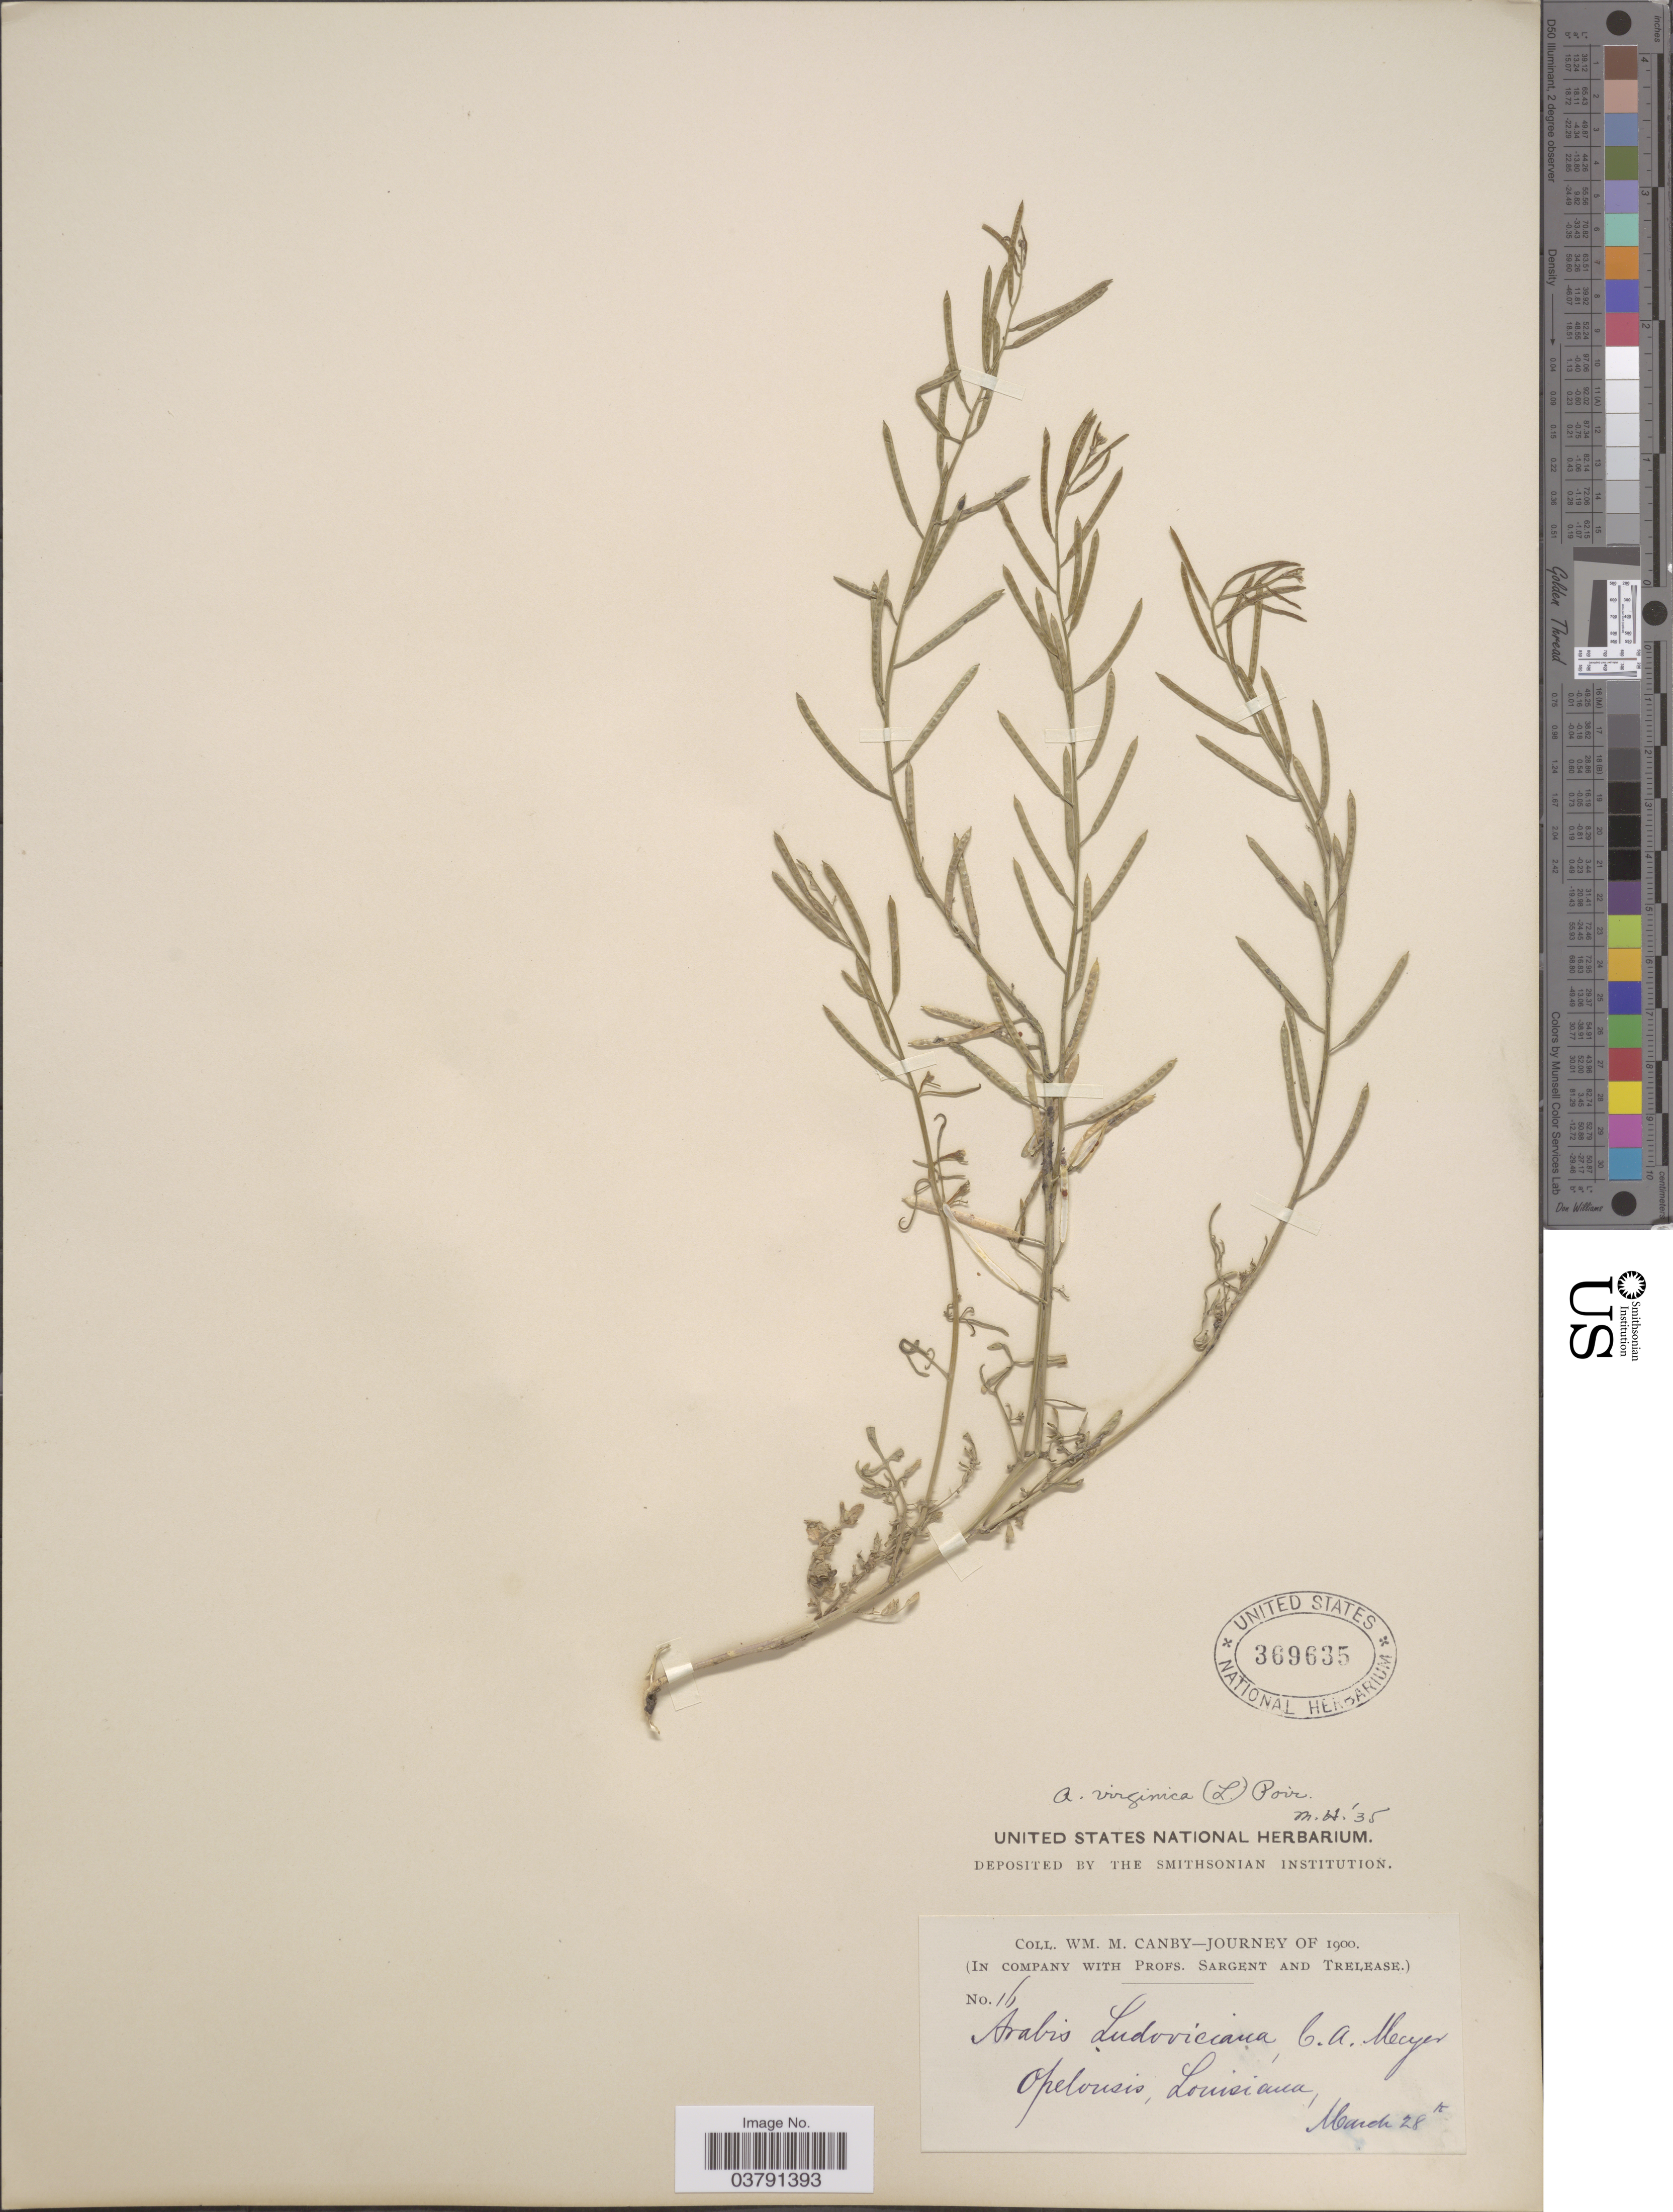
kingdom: Plantae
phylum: Tracheophyta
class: Magnoliopsida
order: Brassicales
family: Brassicaceae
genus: Planodes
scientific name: Planodes virginicum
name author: (L.) Greene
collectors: W. M. Canby, -- Sargent & -- Trelease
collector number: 16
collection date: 1900-03-28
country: United States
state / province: Louisiana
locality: Opelousis.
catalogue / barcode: US 369635